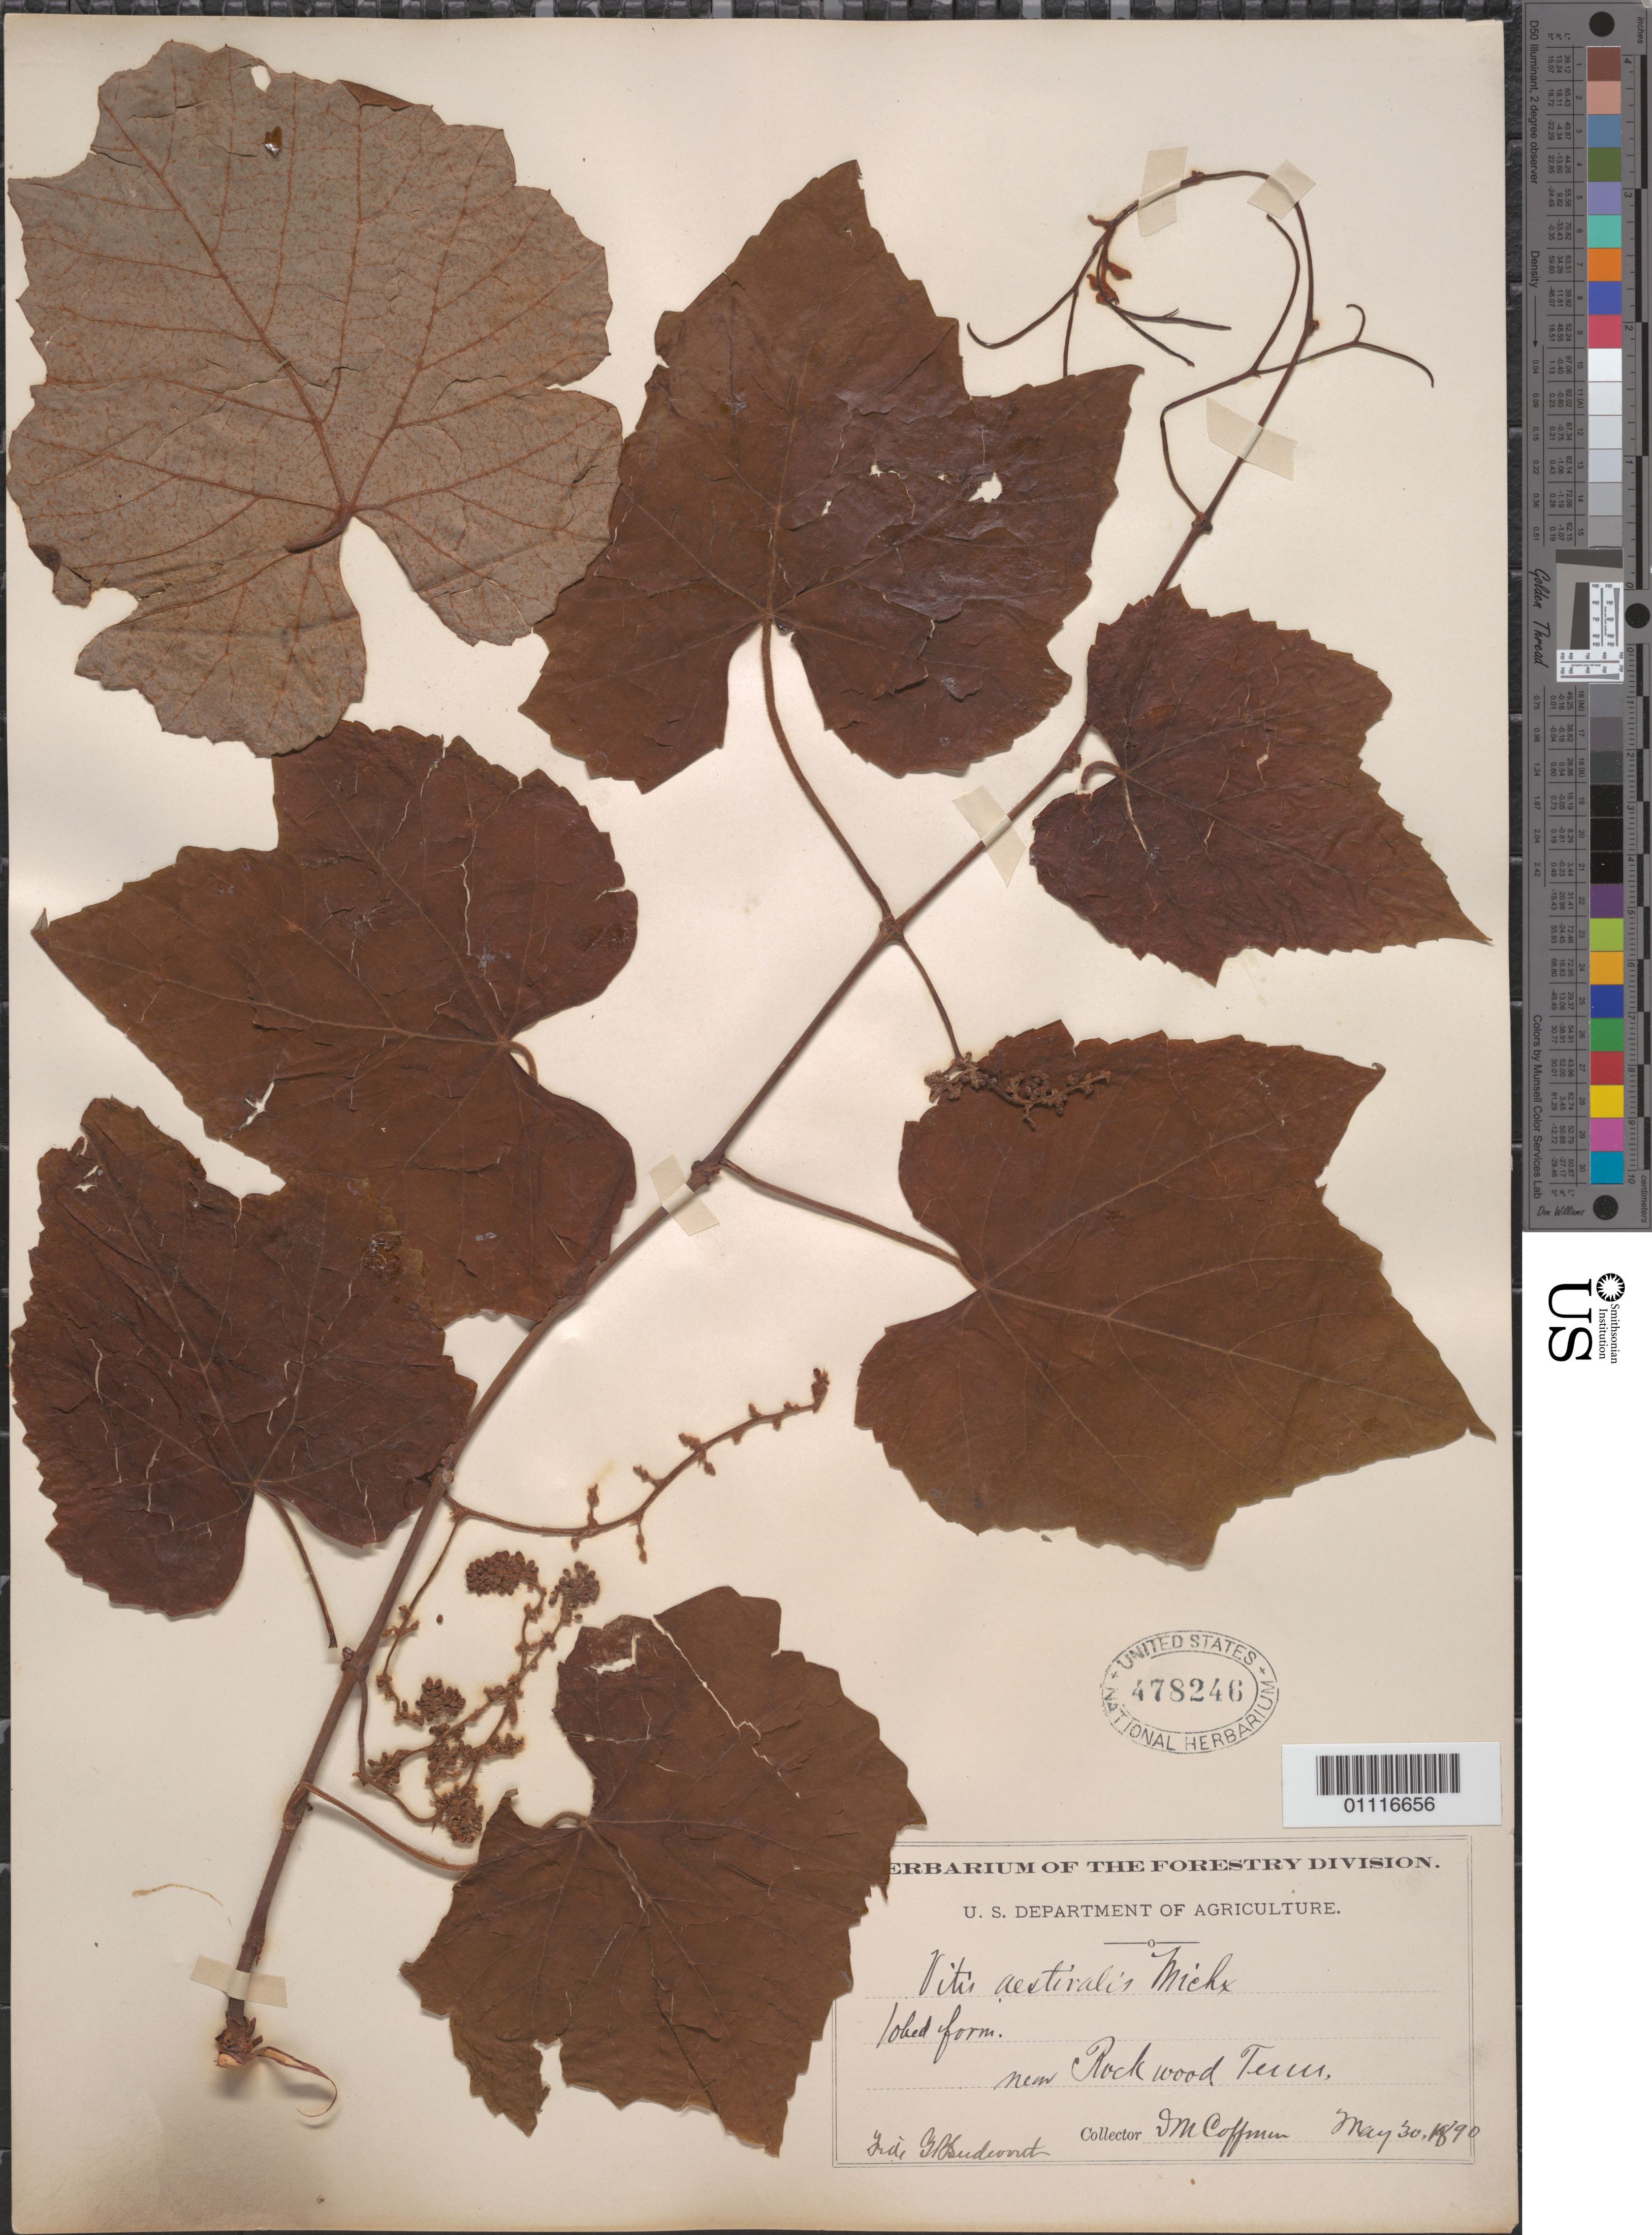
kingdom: Plantae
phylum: Tracheophyta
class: Magnoliopsida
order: Vitales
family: Vitaceae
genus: Vitis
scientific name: Vitis aestivalis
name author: Michx.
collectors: D. M. Coffman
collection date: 1890-05-30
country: United States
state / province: Tennessee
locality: near Rockwood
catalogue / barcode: US 478246